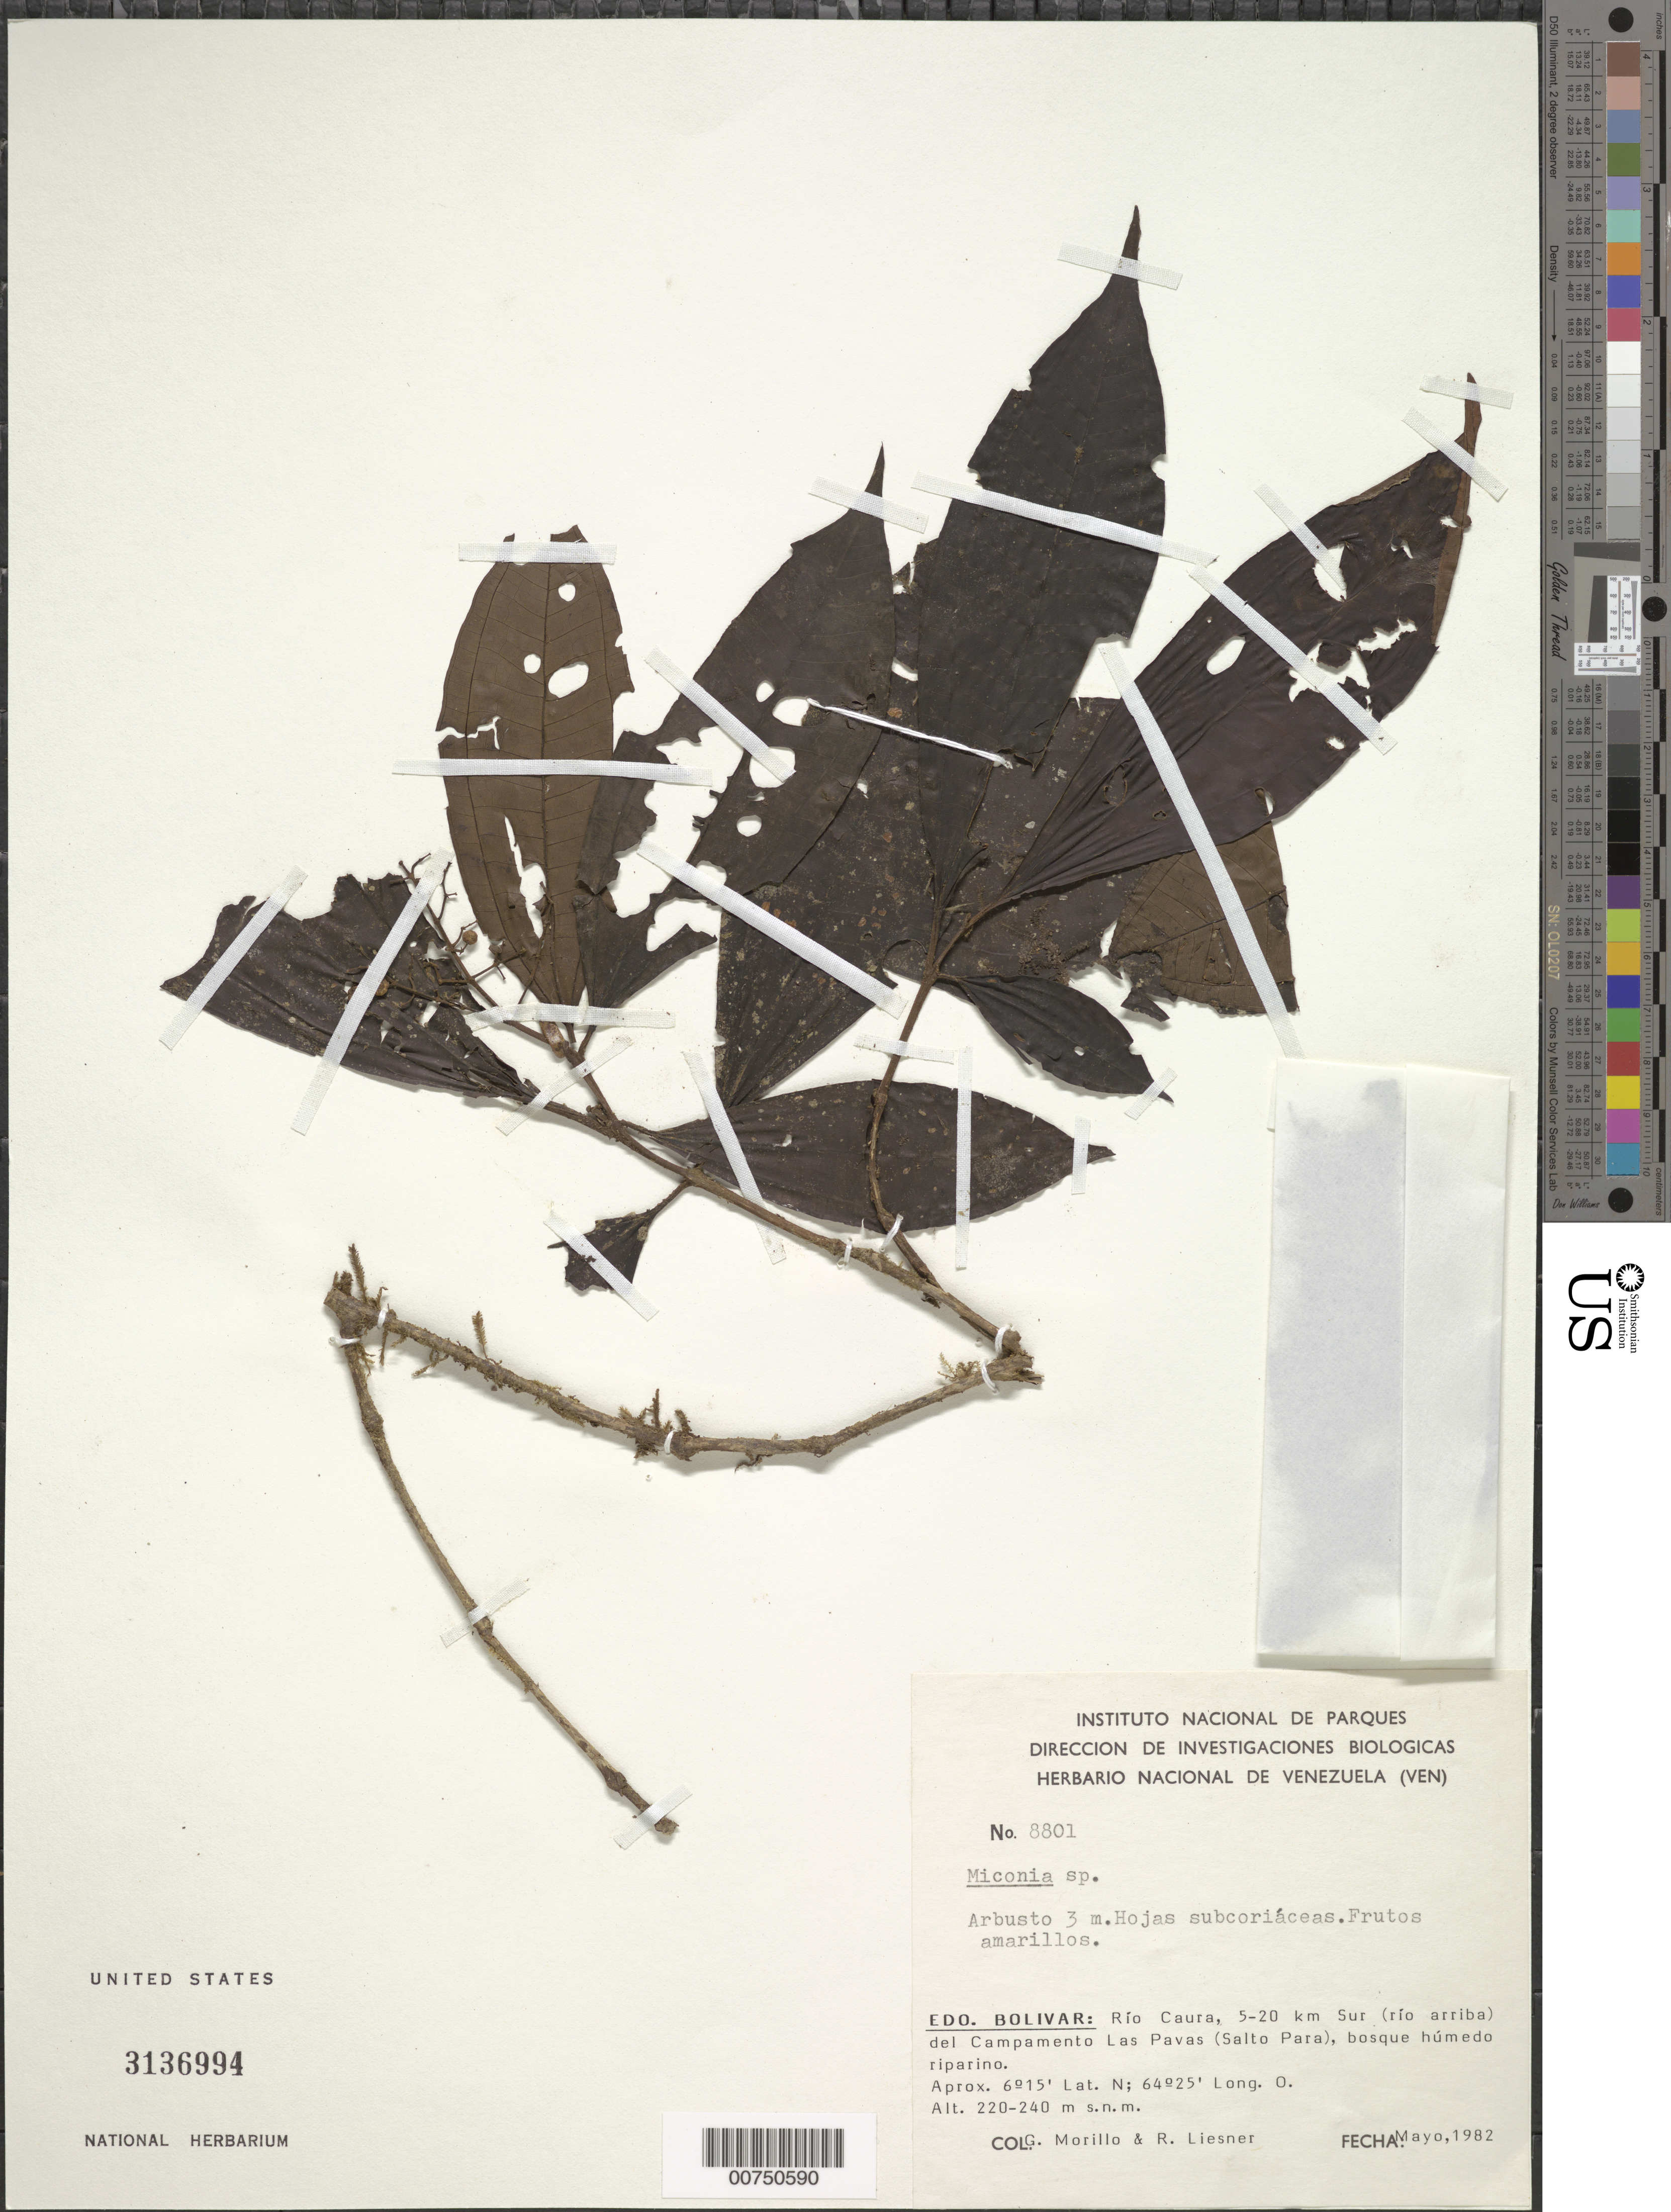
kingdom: Plantae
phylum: Tracheophyta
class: Magnoliopsida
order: Myrtales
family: Melastomataceae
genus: Miconia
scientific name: Miconia sp.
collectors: G. Morillo & R. L. Liesner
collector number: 8801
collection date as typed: May-82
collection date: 1982-05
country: Venezuela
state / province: Bolívar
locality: Río Caura, 5-20 km Sur (río arriba) del Campamento Las Pavas (Salto Para)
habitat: Bosque húmedo riparino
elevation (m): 220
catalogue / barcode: US 3136994